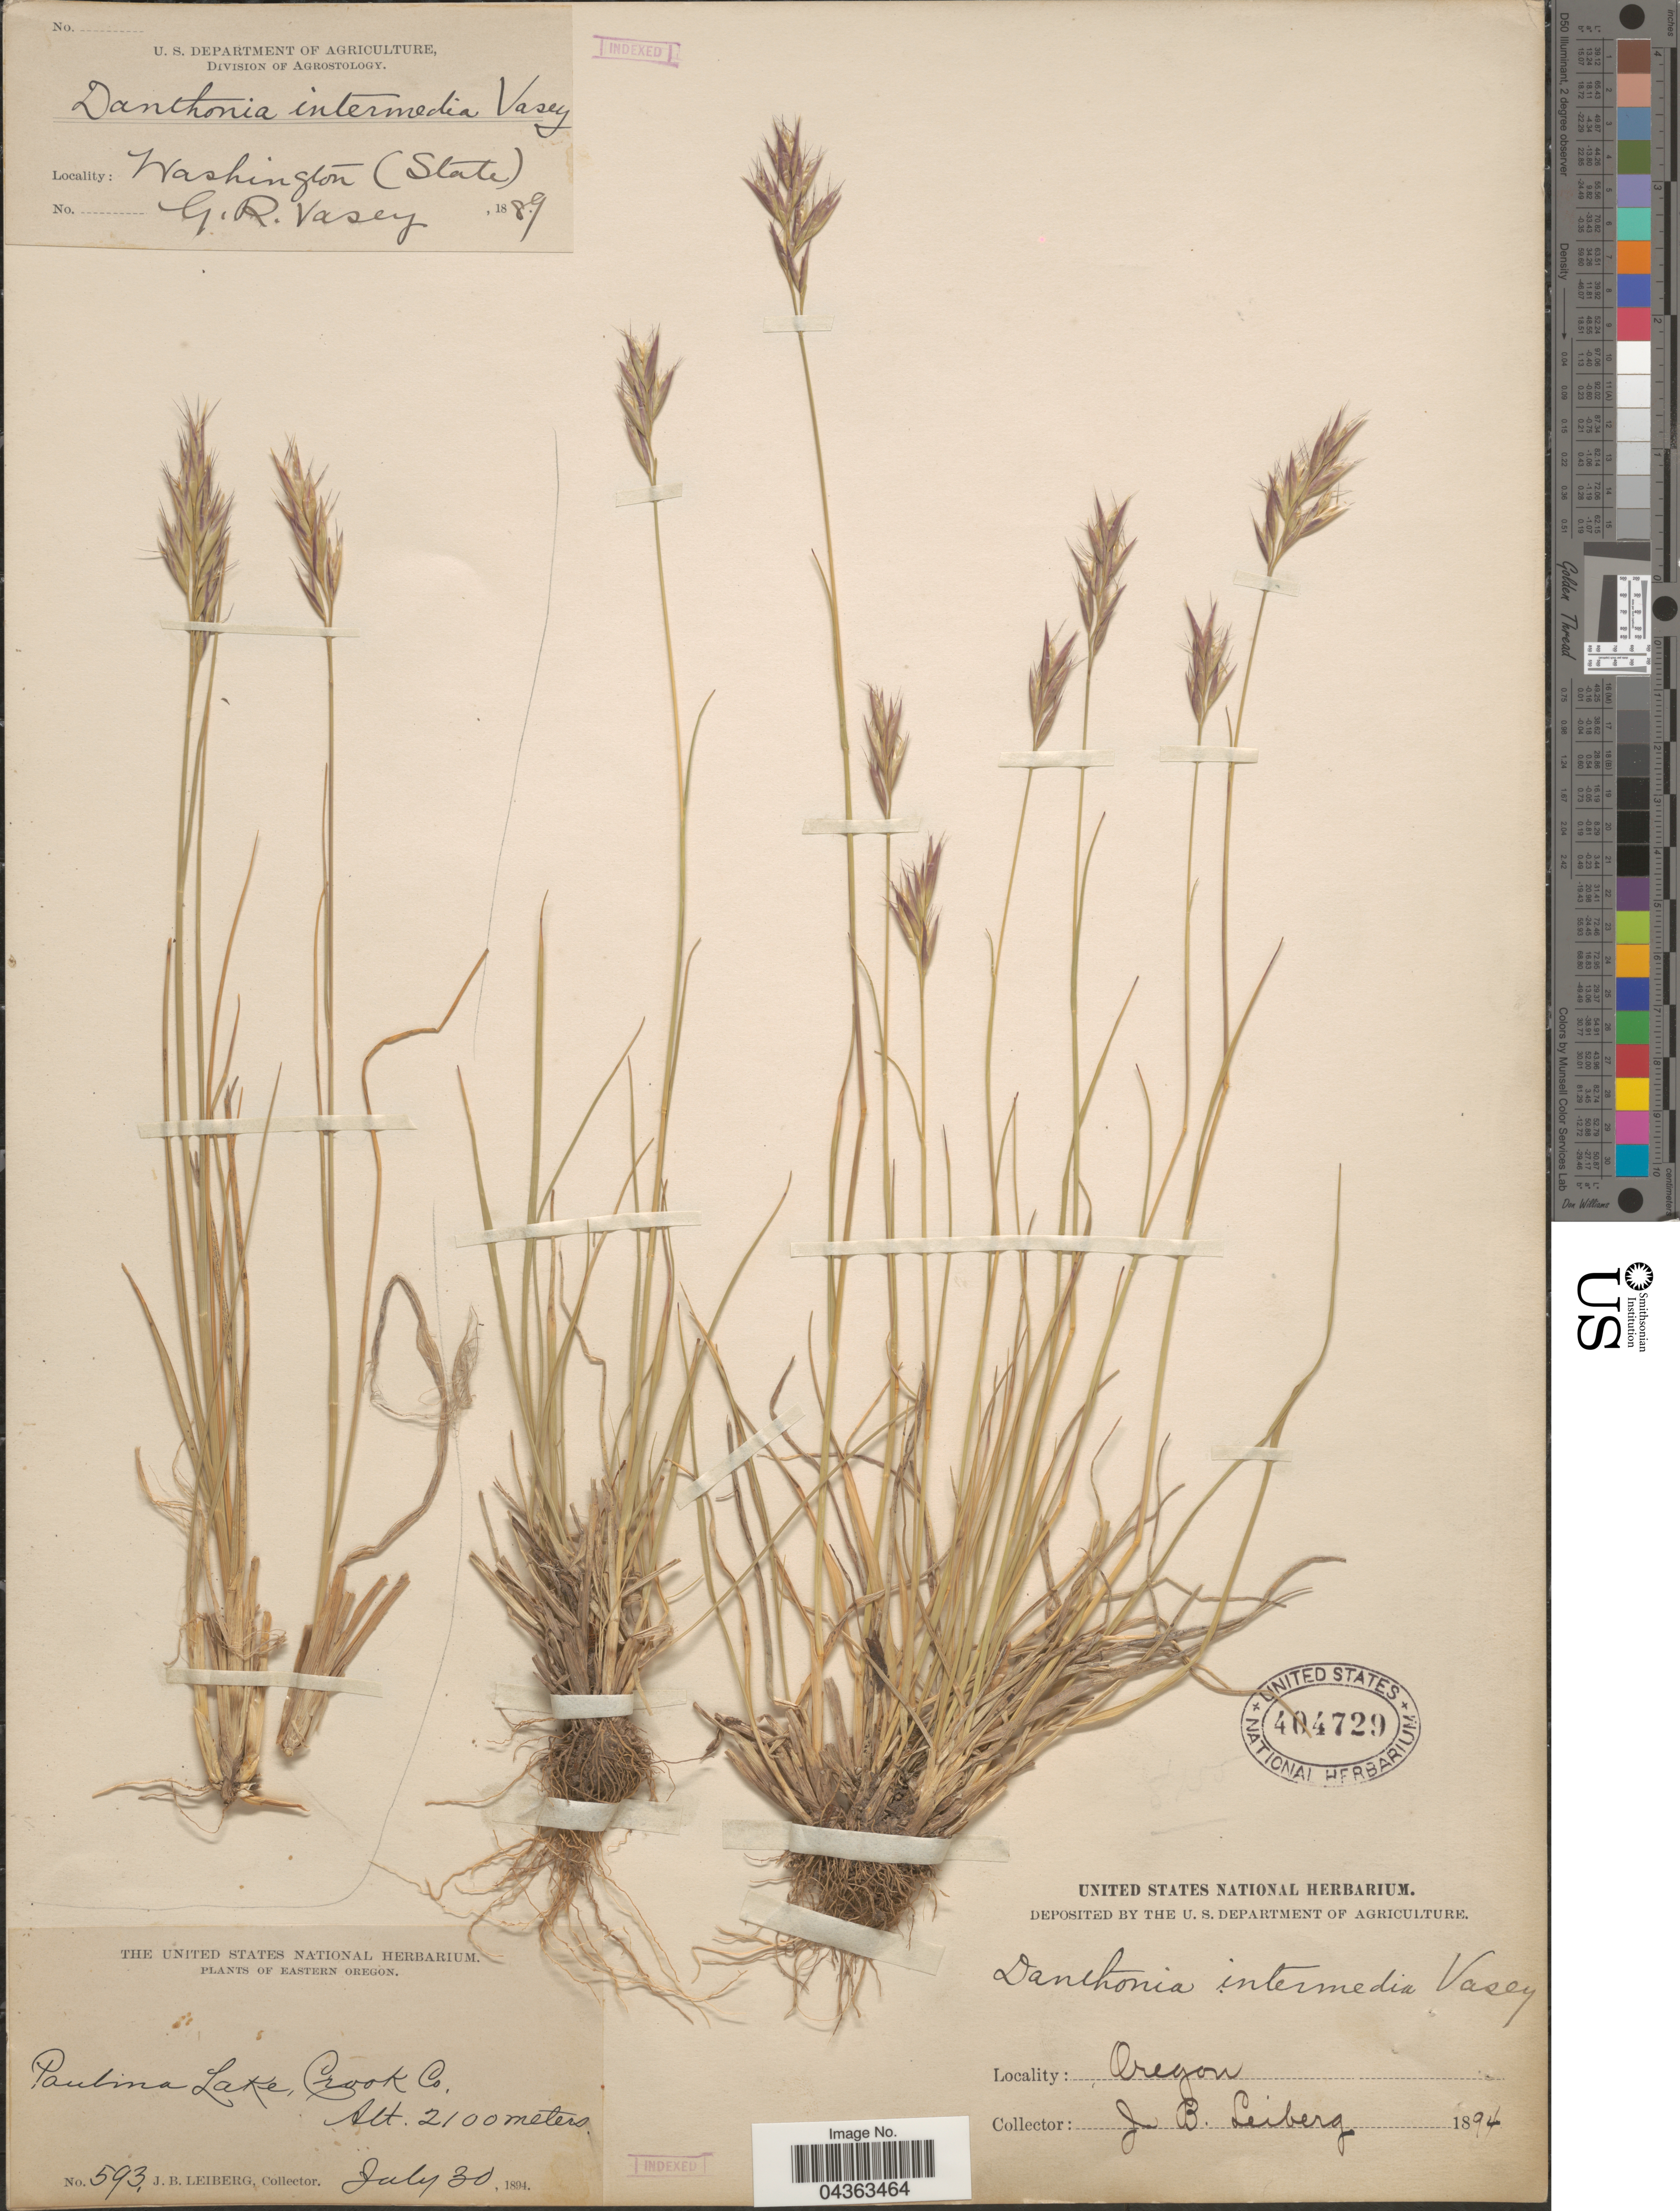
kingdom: Plantae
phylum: Tracheophyta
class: Liliopsida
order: Poales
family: Poaceae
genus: Danthonia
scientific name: Danthonia intermedia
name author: Vasey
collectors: G. R. Vasey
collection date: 1889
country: United States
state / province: Washington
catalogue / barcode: US 404729